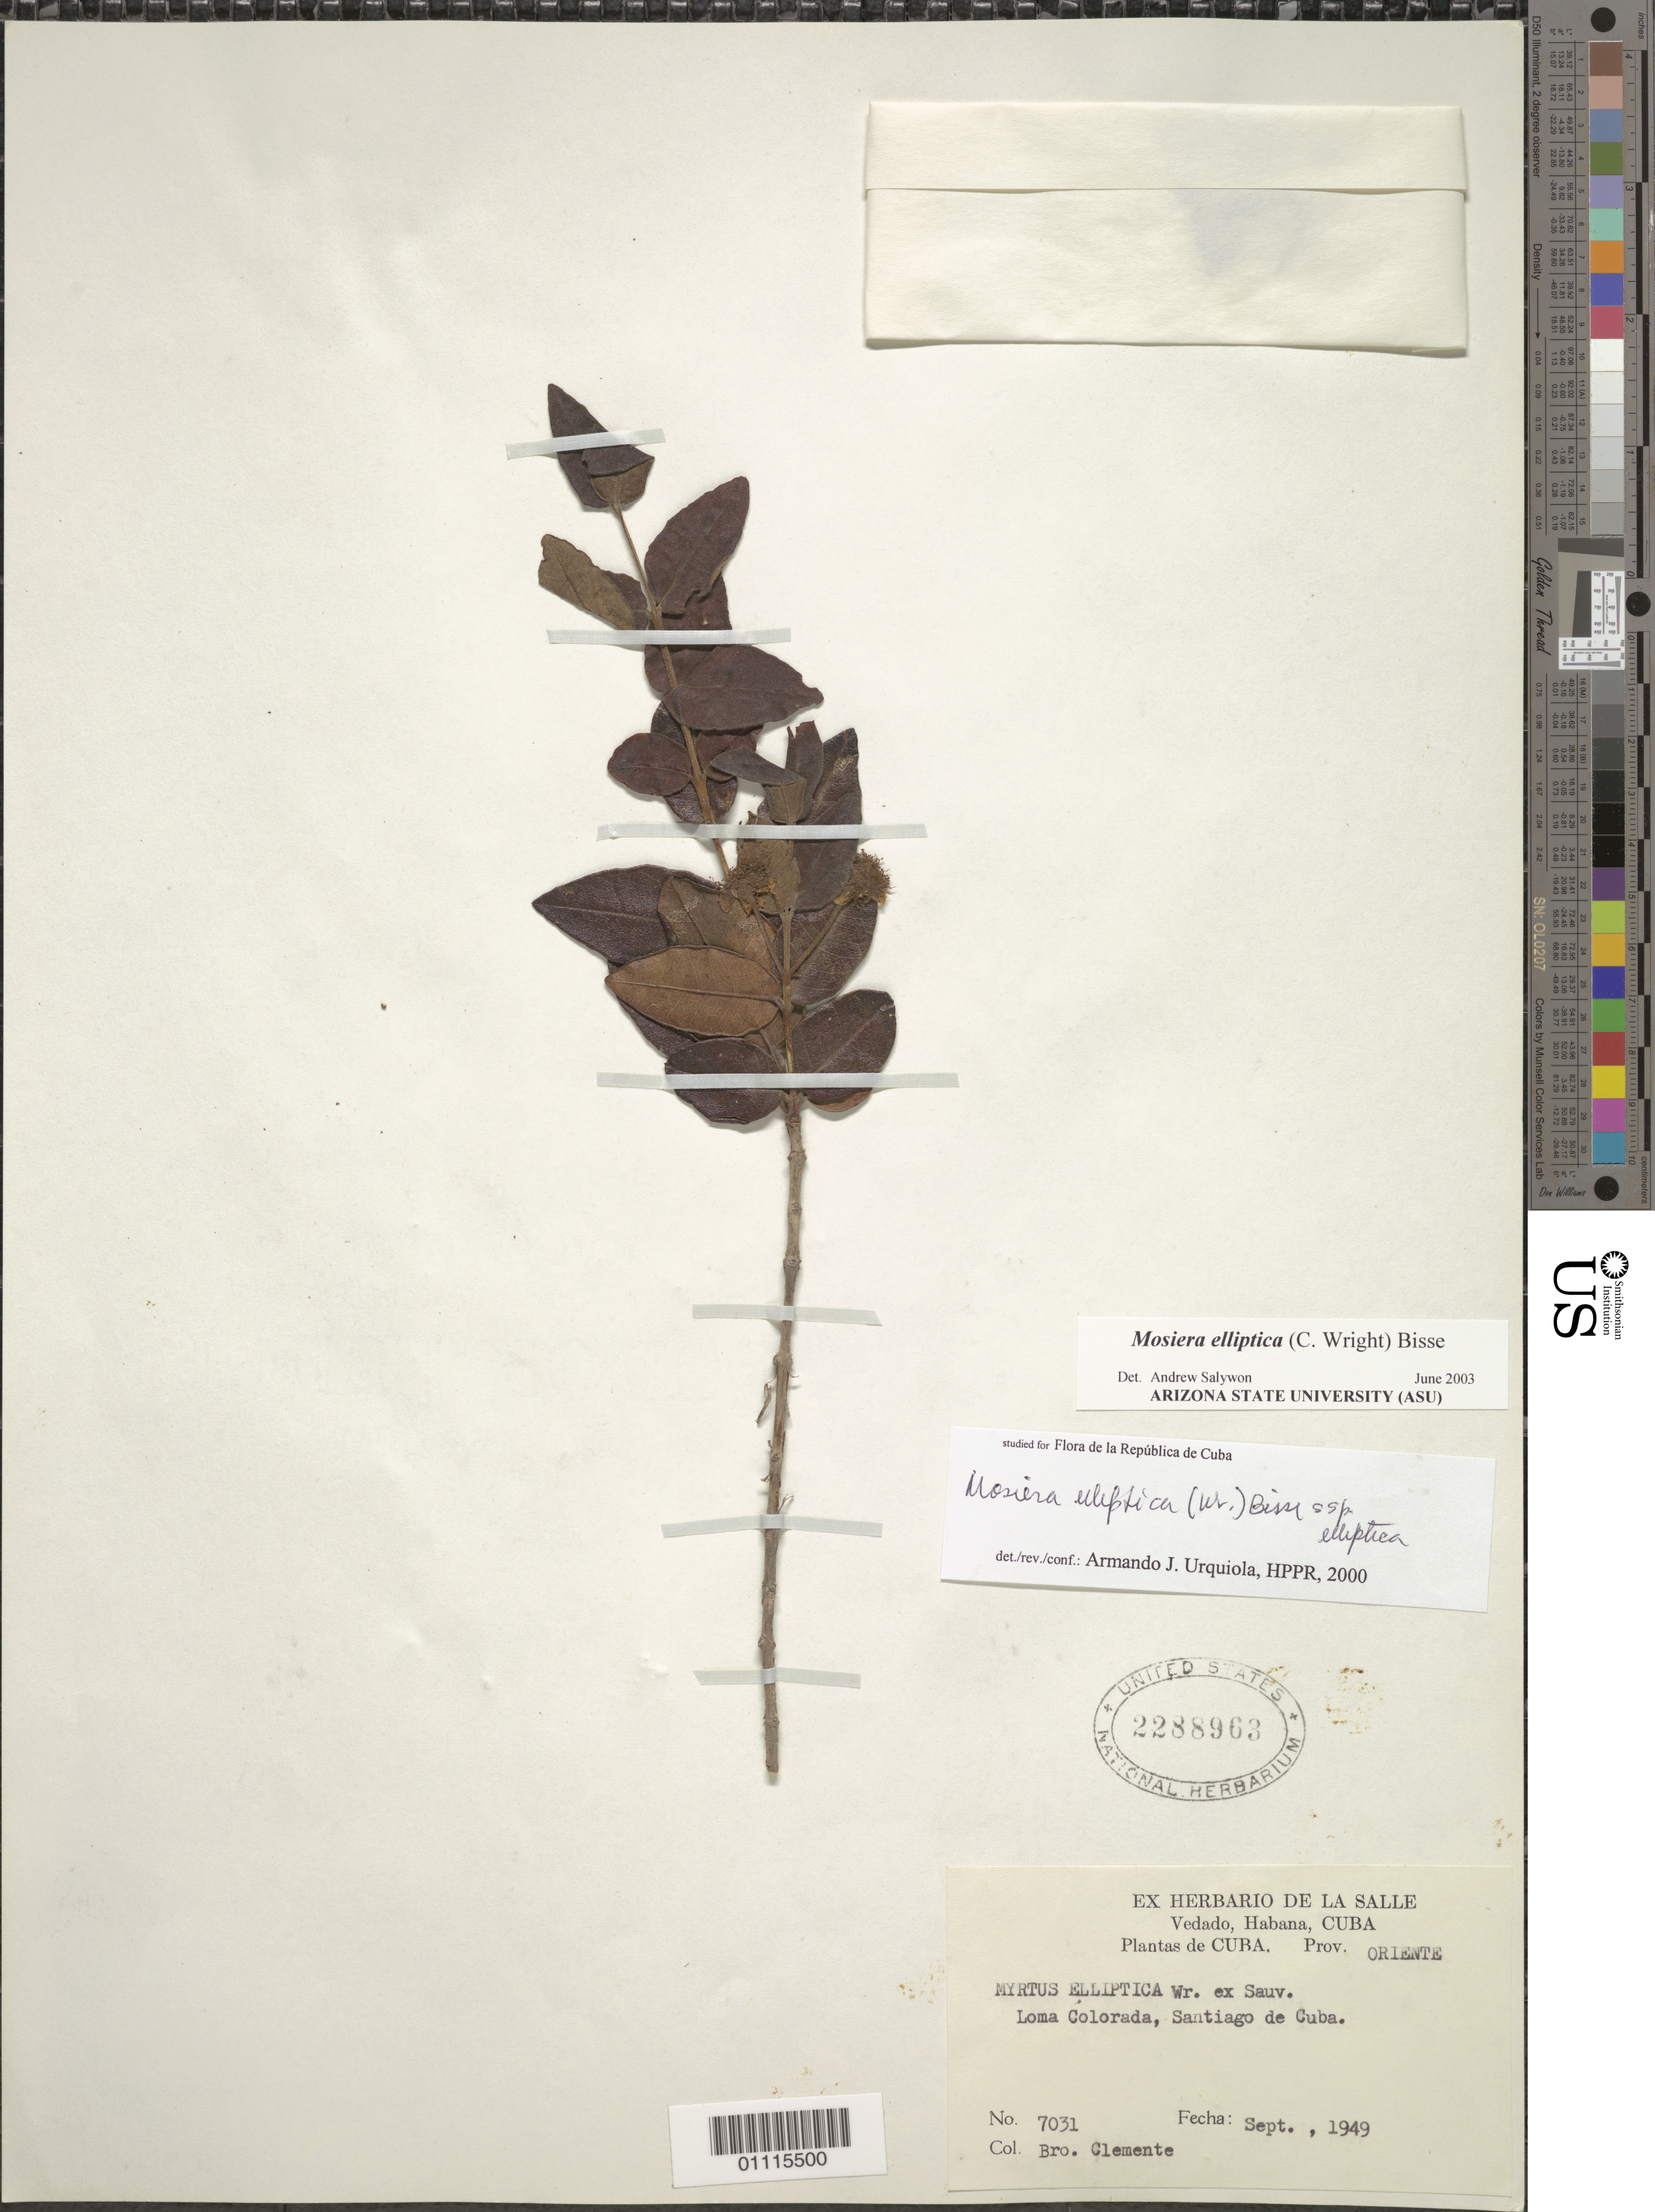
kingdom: Plantae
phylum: Tracheophyta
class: Magnoliopsida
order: Myrtales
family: Myrtaceae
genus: Mosiera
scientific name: Mosiera elliptica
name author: (C. Wright) Bisse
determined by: Salywon, A. M., (ASU)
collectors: Bro. Clemente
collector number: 7031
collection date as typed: Sep 1949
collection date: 1949-09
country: Cuba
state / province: Santiago de Cuba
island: Cuba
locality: Santiago de Cuba, Loma Colorada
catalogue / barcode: US 2288963